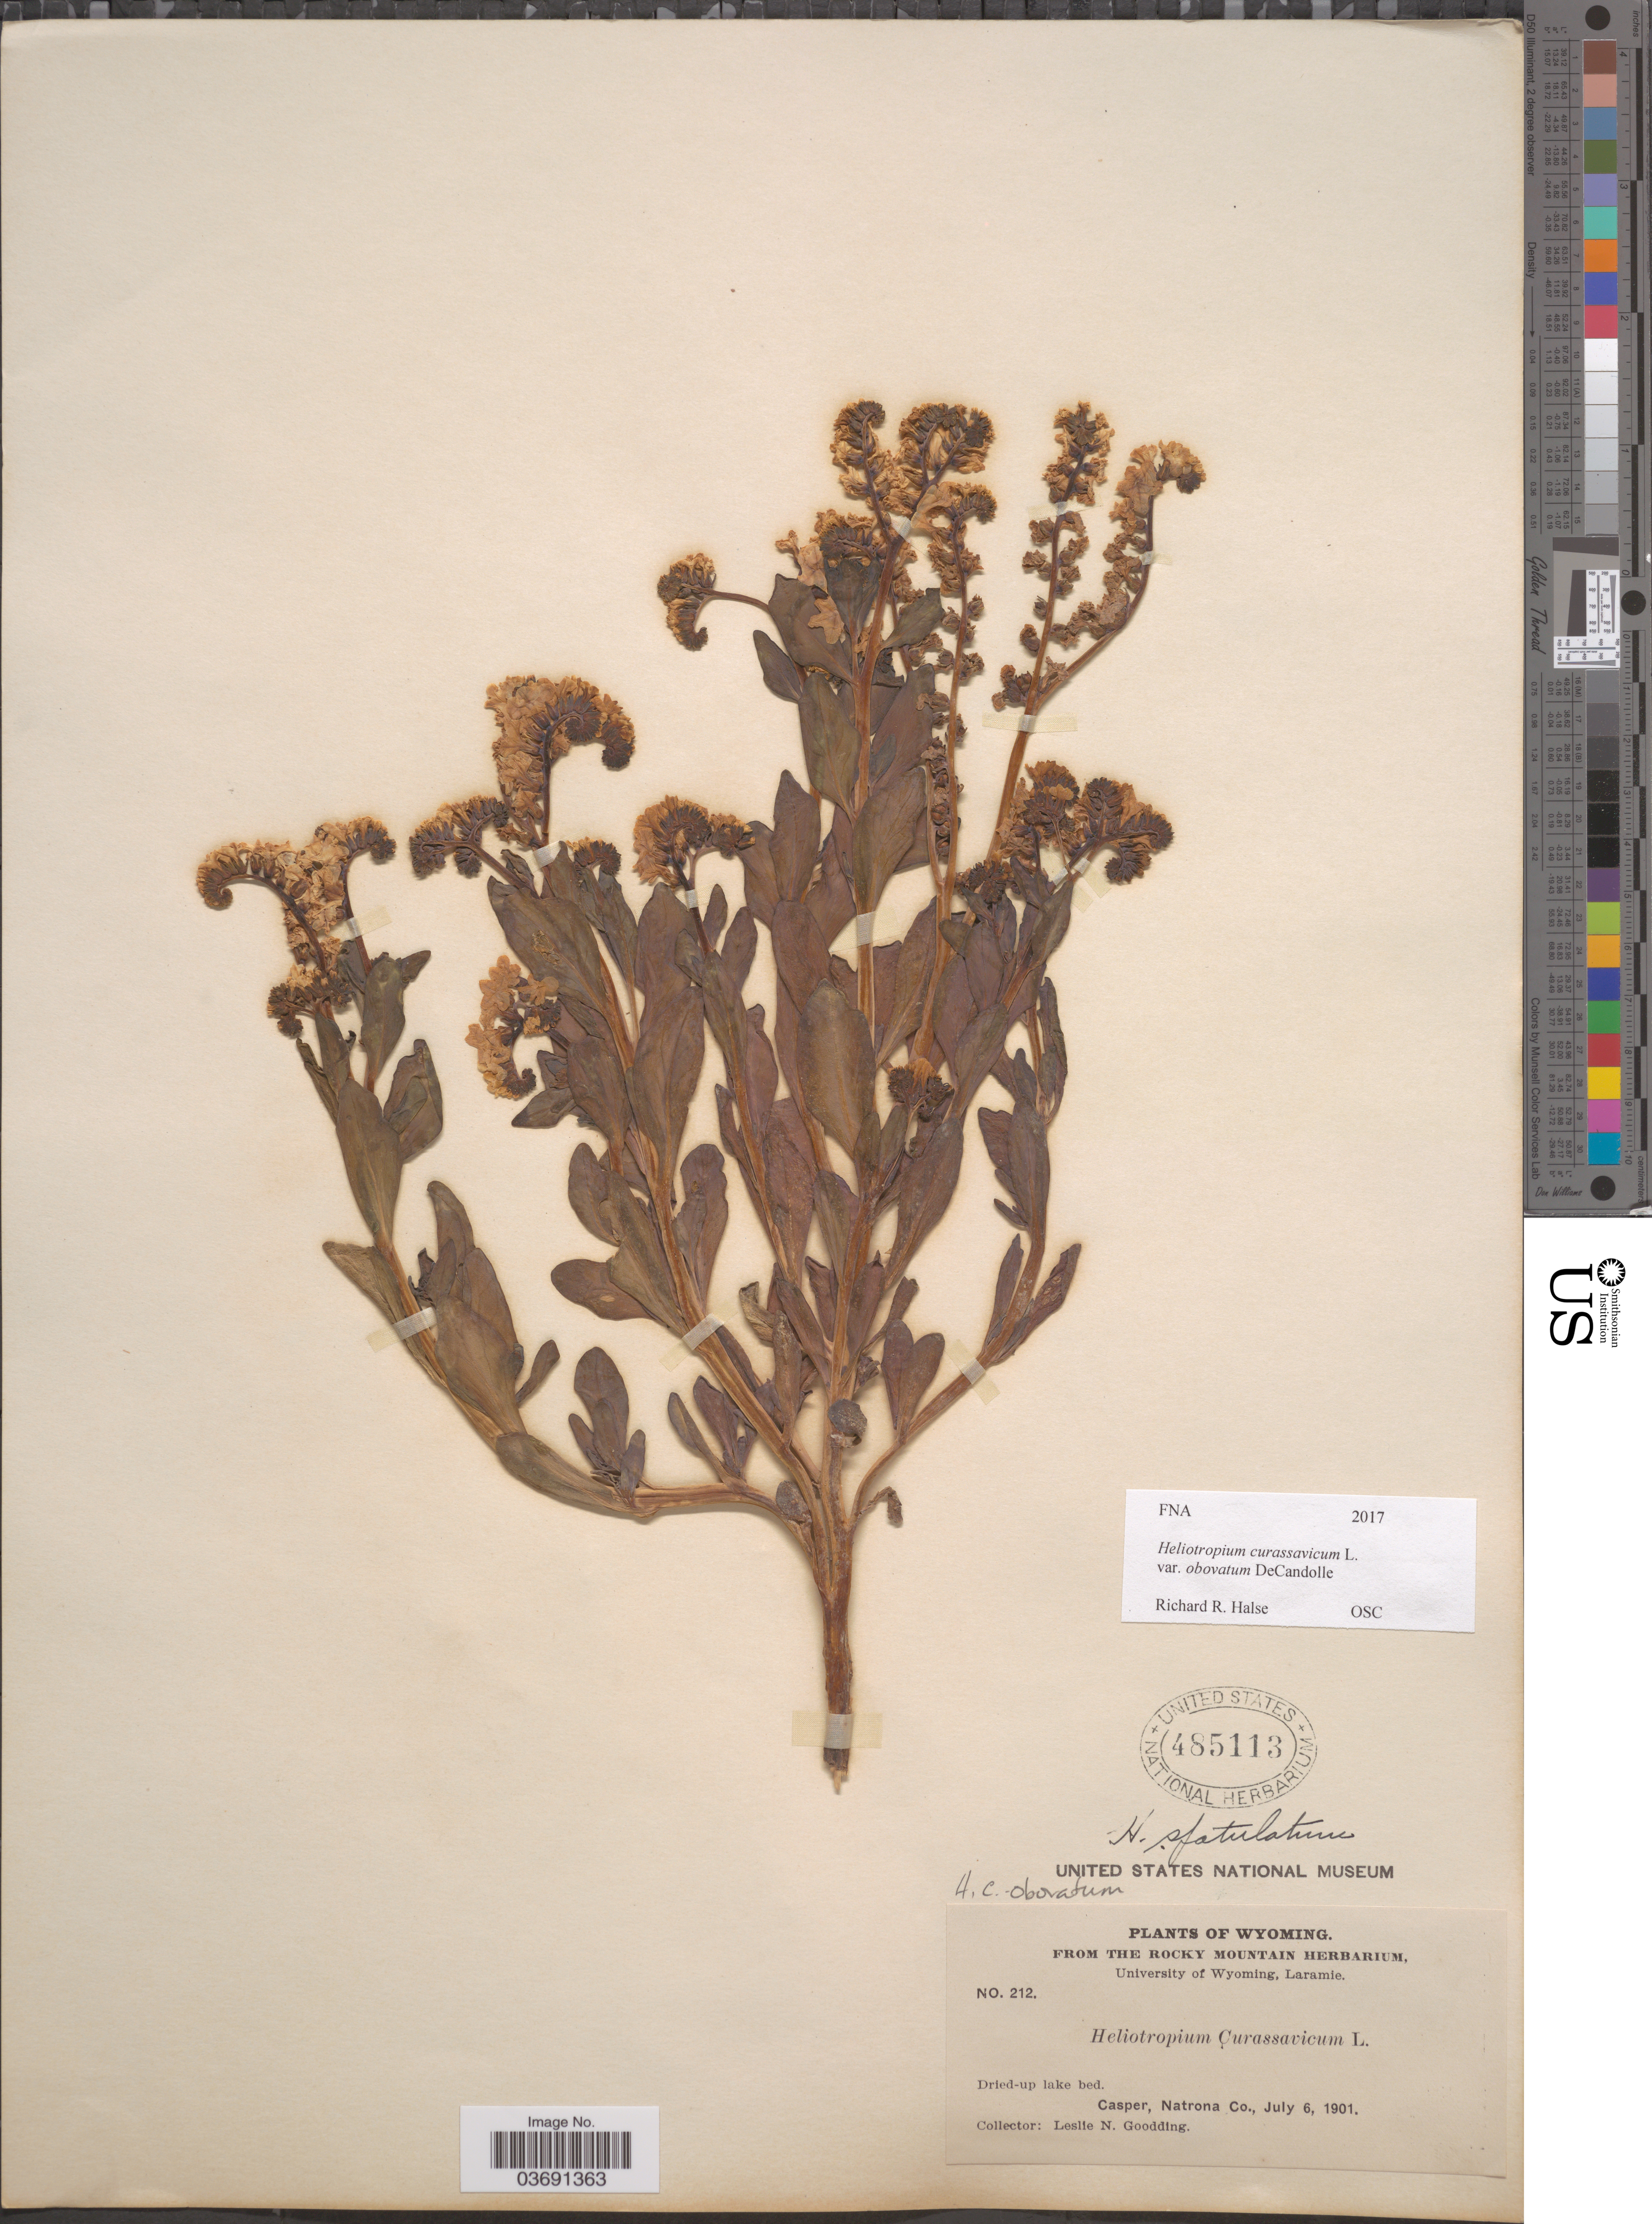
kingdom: Plantae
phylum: Tracheophyta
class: Magnoliopsida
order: Boraginales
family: Heliotropiaceae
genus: Heliotropium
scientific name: Heliotropium curassavicum subsp. obovatum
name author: (DC.) Á. Löve & D. Löve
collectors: L. N. Goodding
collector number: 212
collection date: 1901-07-06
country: United States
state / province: Wyoming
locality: The Rocky Mountain. Casper, Natrona Co.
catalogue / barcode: US 485113